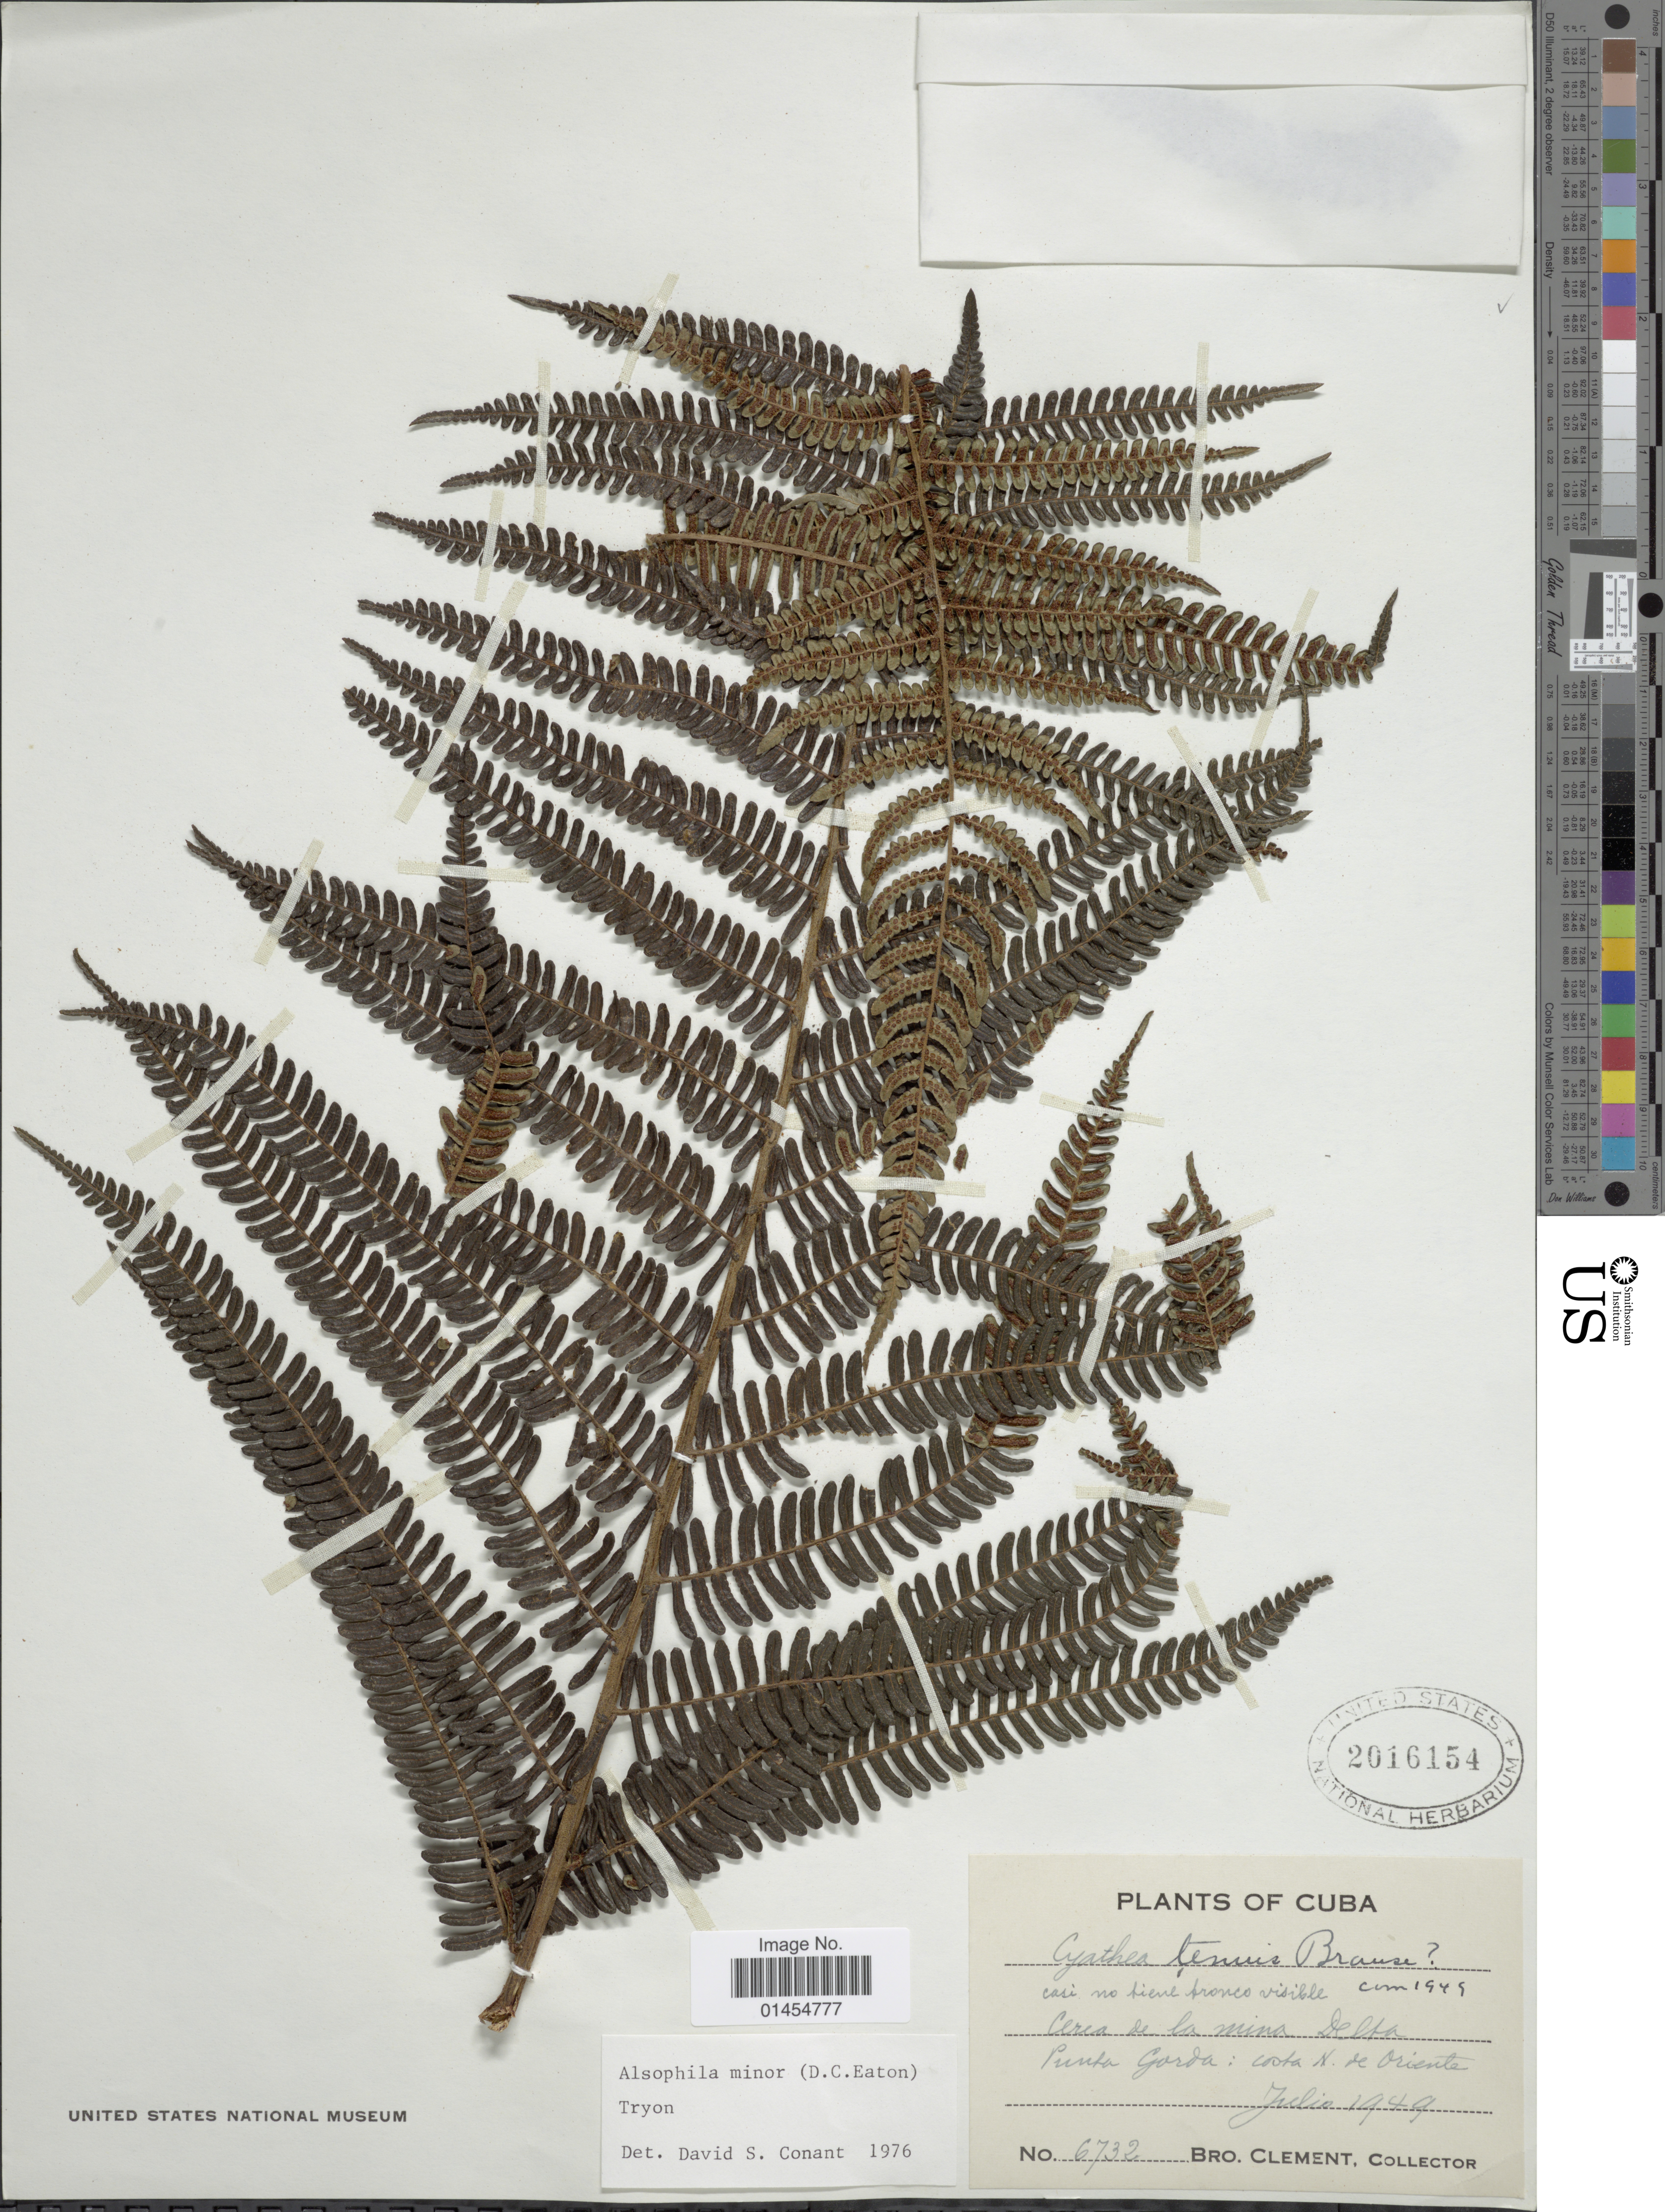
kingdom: Plantae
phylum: Tracheophyta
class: Polypodiopsida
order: Cyatheales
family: Cyatheaceae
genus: Alsophila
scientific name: Alsophila minor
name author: (D.C. Eaton) R.M. Tryon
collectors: B. Clement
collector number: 6732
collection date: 1949-07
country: Cuba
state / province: Oriente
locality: Cerca de la minna Delta Punta Gorda: costa N. de Oriente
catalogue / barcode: US 2016154